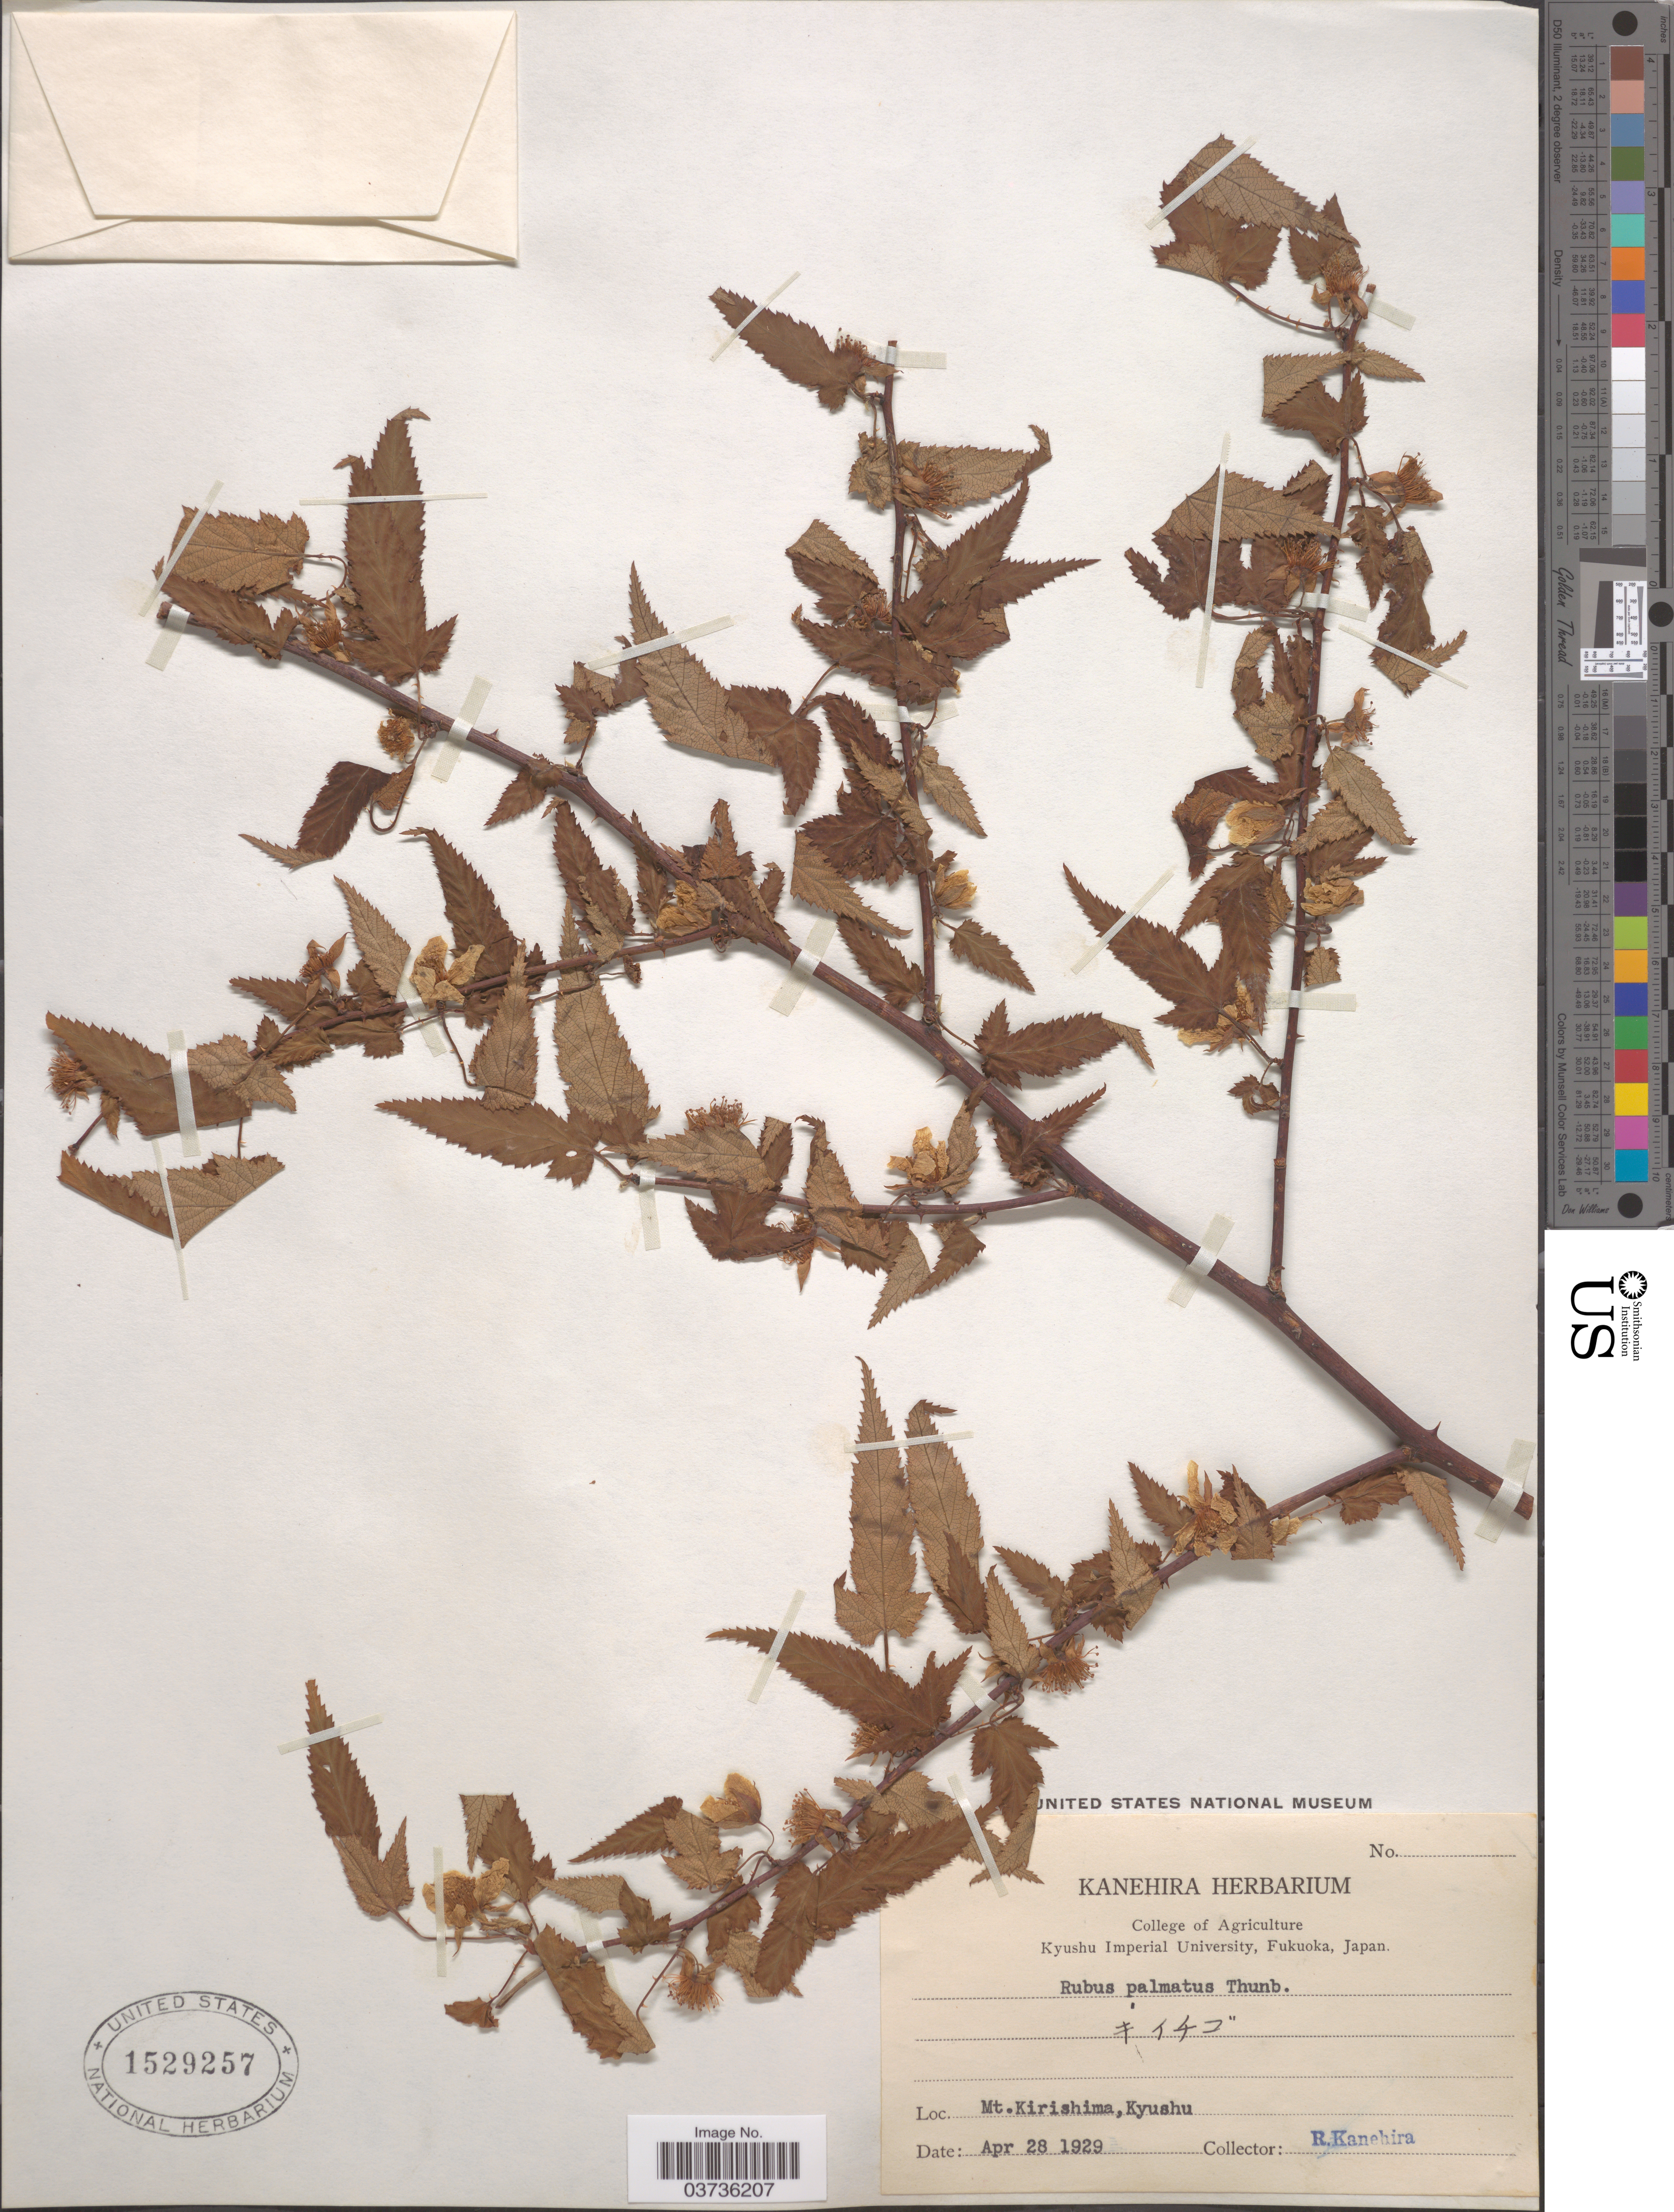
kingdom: Plantae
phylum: Tracheophyta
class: Magnoliopsida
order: Rosales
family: Rosaceae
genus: Rubus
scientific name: Rubus palmatus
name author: Thunb.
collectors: R. Kanehira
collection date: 1929-04-28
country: Japan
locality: Mt. Kirishima, Kyushu.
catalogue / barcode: US 1529257